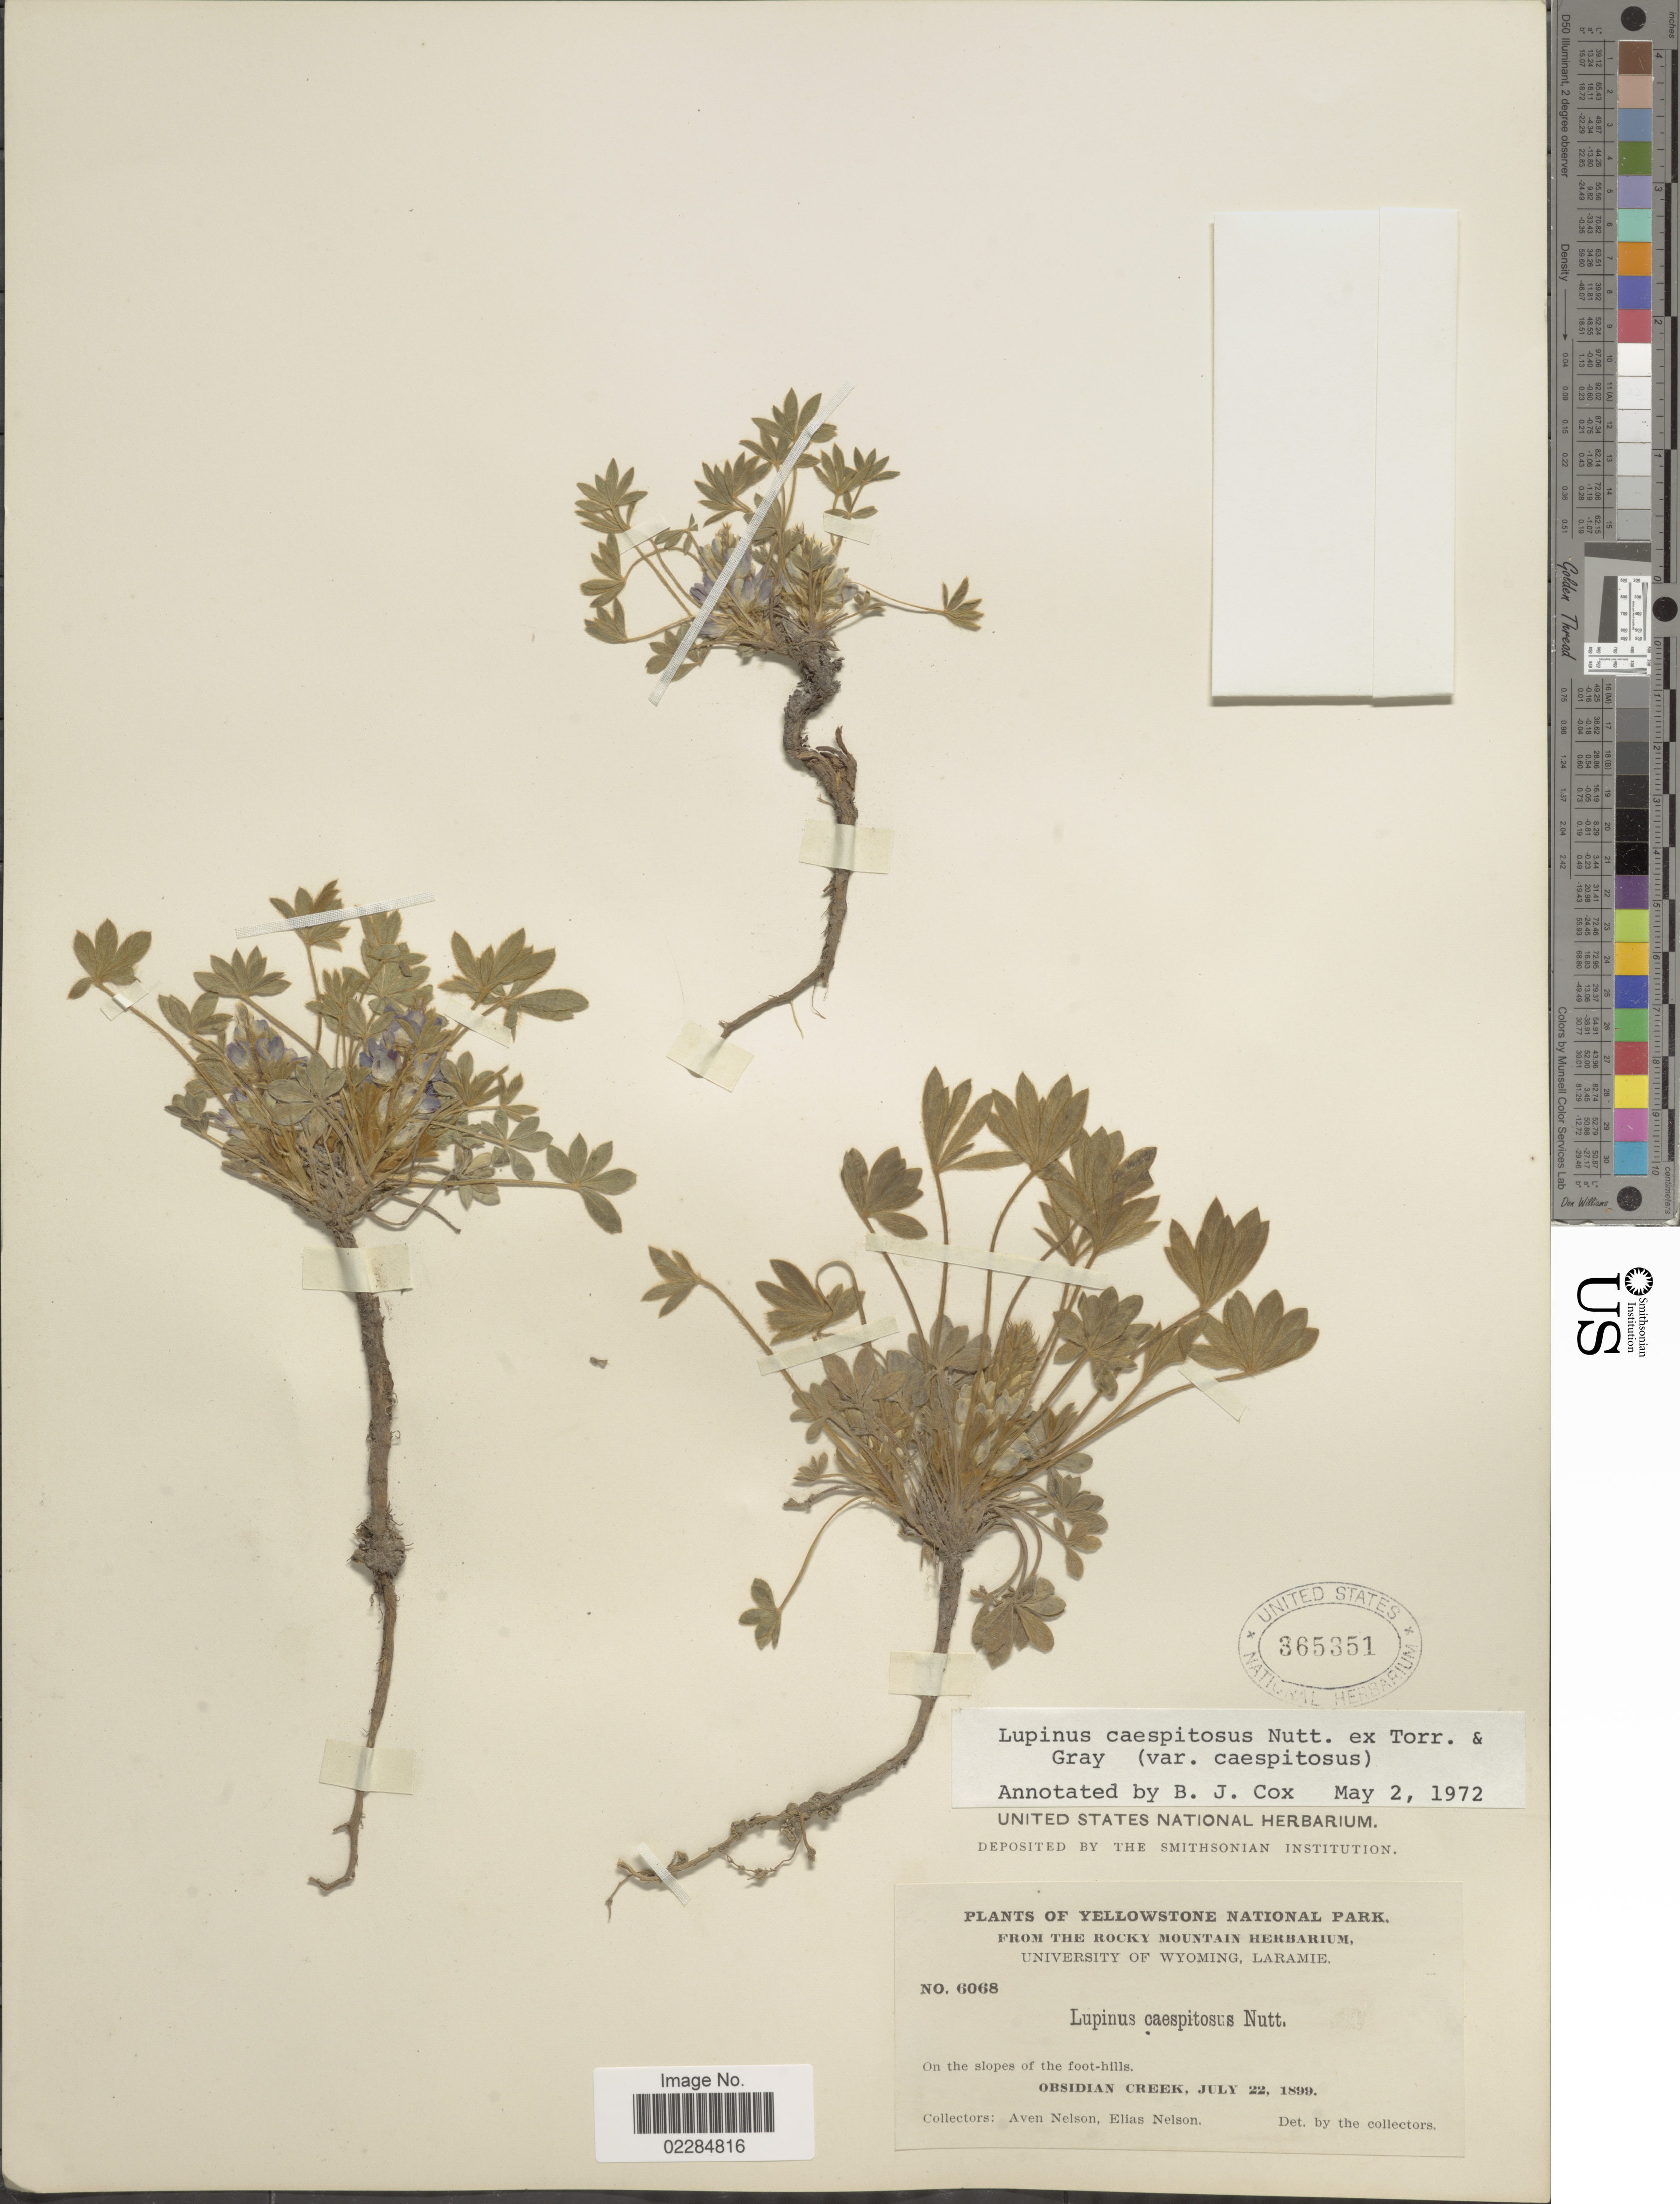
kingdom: Plantae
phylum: Tracheophyta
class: Magnoliopsida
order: Fabales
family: Fabaceae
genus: Lupinus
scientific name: Lupinus caespitosus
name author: Nutt.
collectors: A. Nelson & E. Nelson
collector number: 6068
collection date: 1899-07-22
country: United States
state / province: Wyoming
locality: Yellowstone National Park. On the slopes of the foot-hills. Obisidian Creek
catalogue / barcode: US 365351